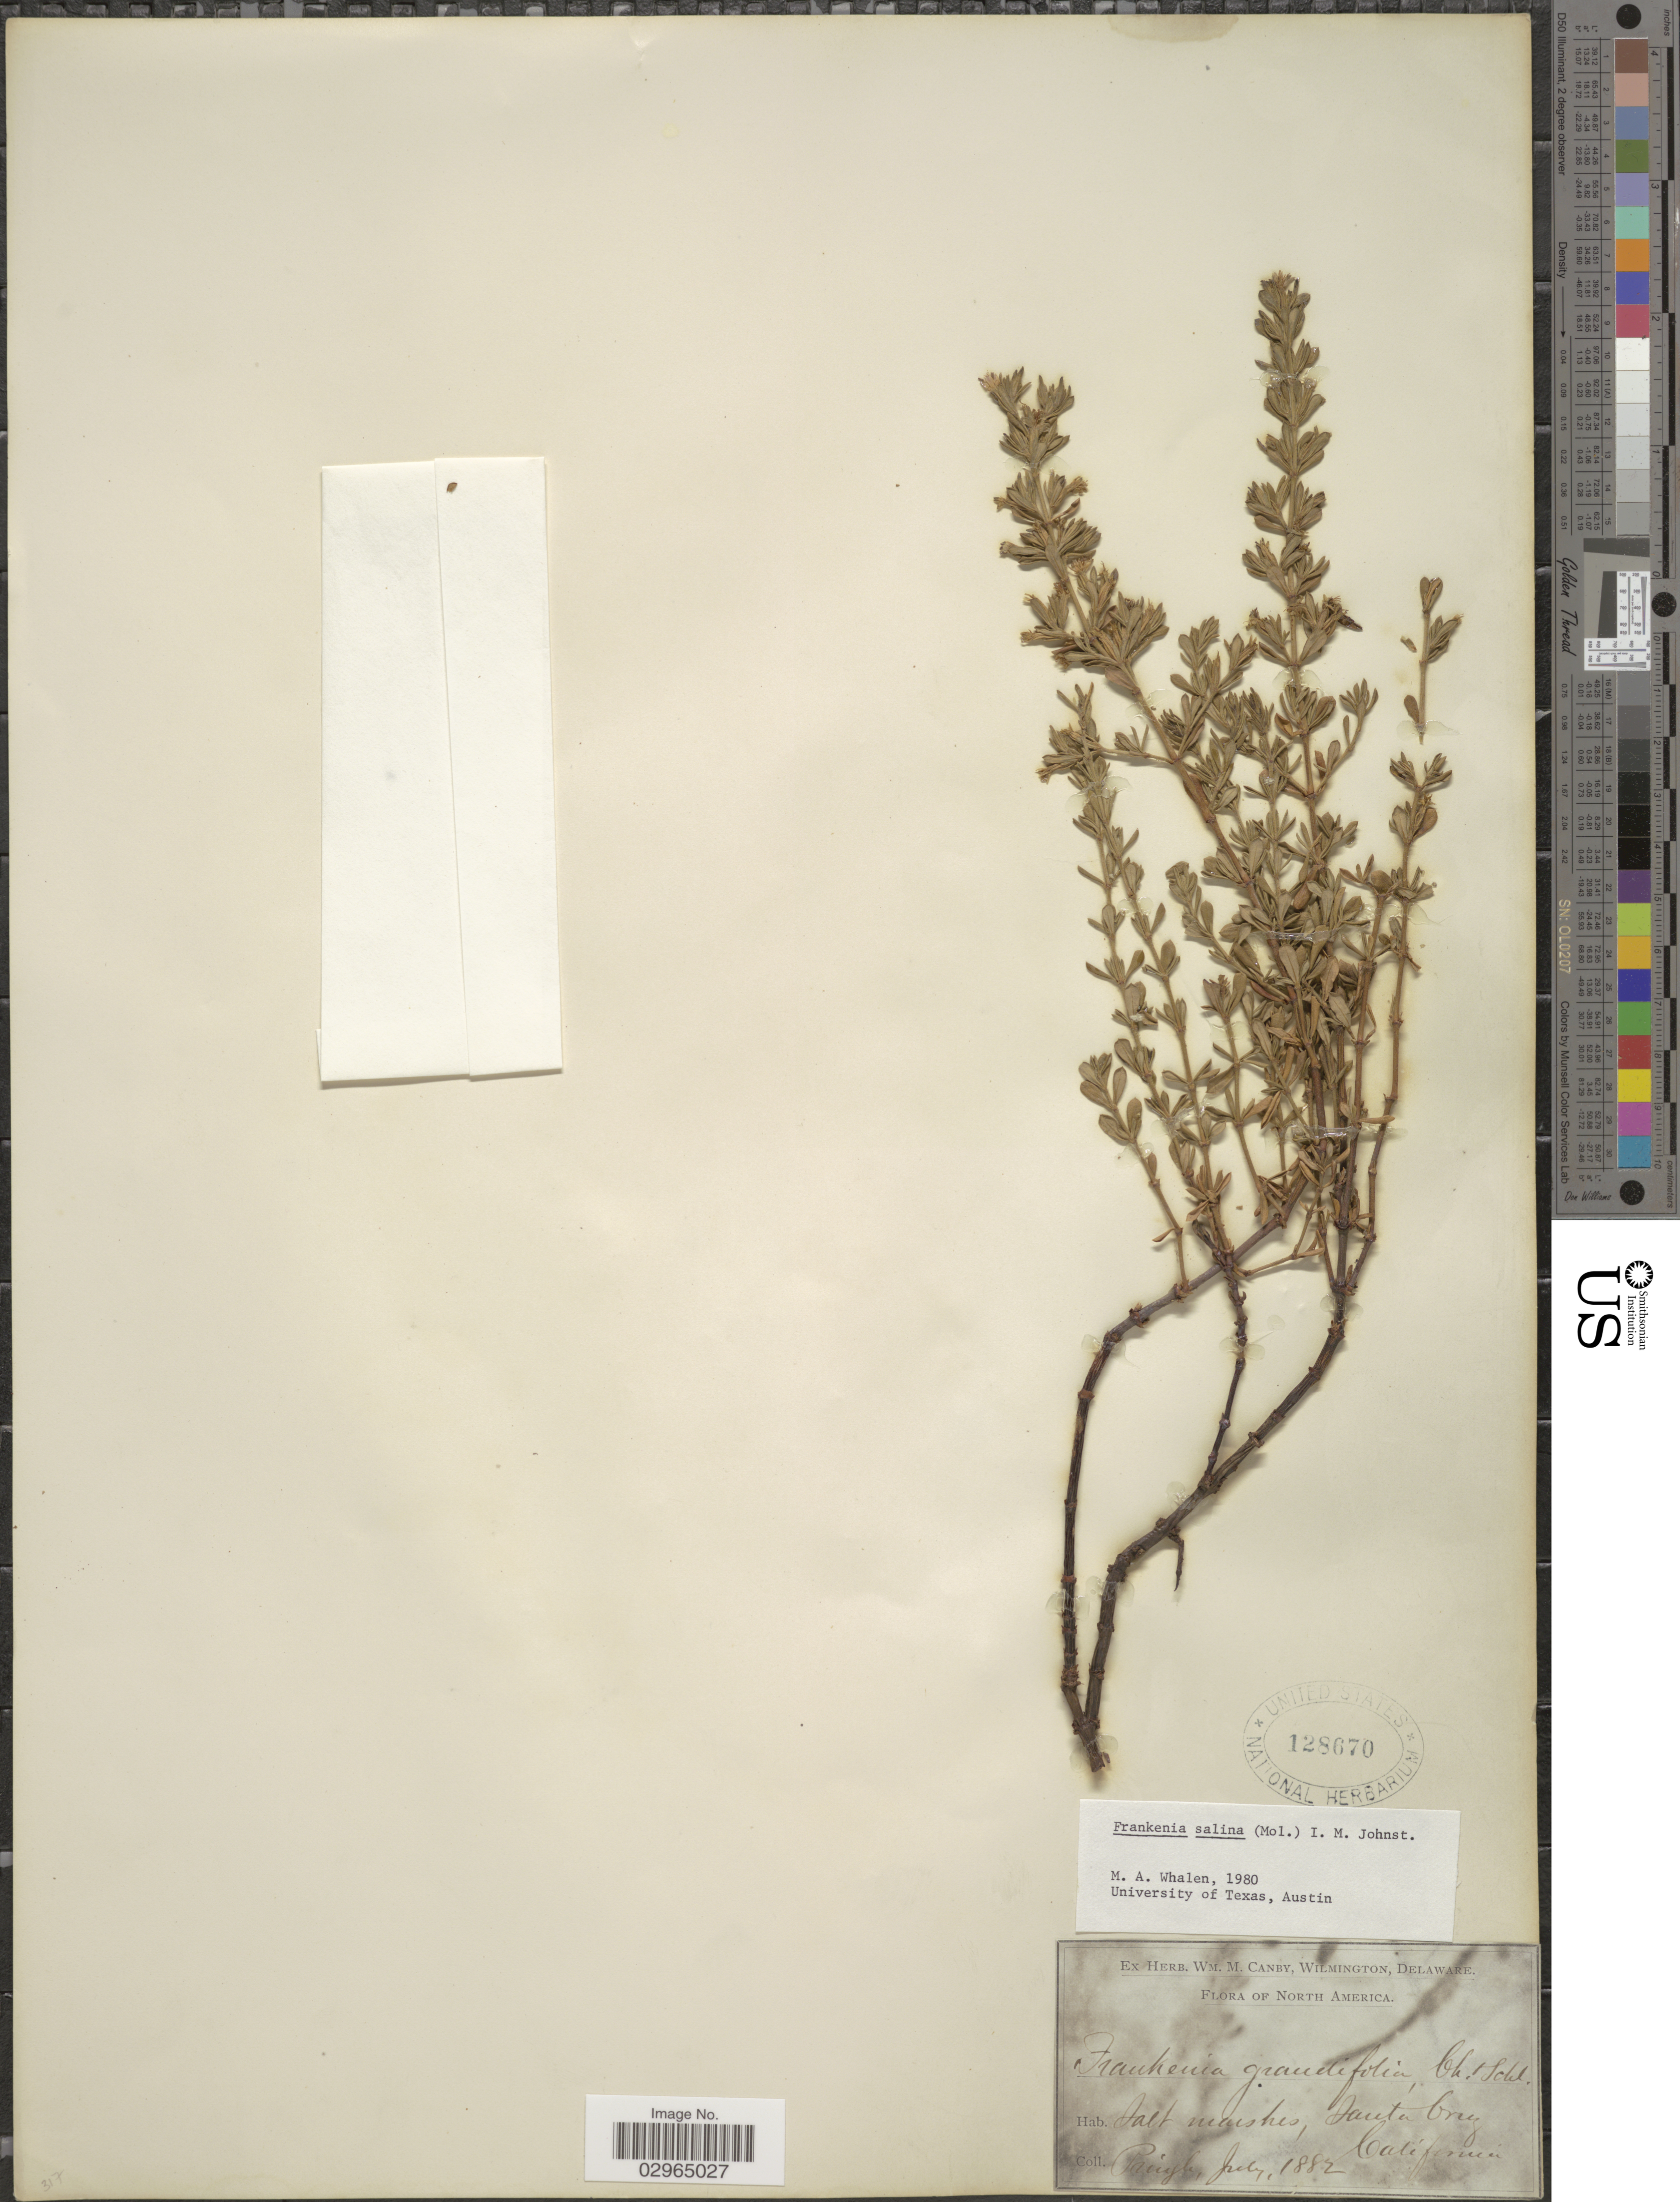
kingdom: Plantae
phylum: Tracheophyta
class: Magnoliopsida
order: Caryophyllales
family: Frankeniaceae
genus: Frankenia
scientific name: Frankenia salina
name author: (Molina) I.M. Johnst.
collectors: -- Pringle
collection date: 1882-07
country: United States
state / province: California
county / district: Santa Cruz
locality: Salt marshes, Santa Cruz.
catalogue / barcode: US 128670